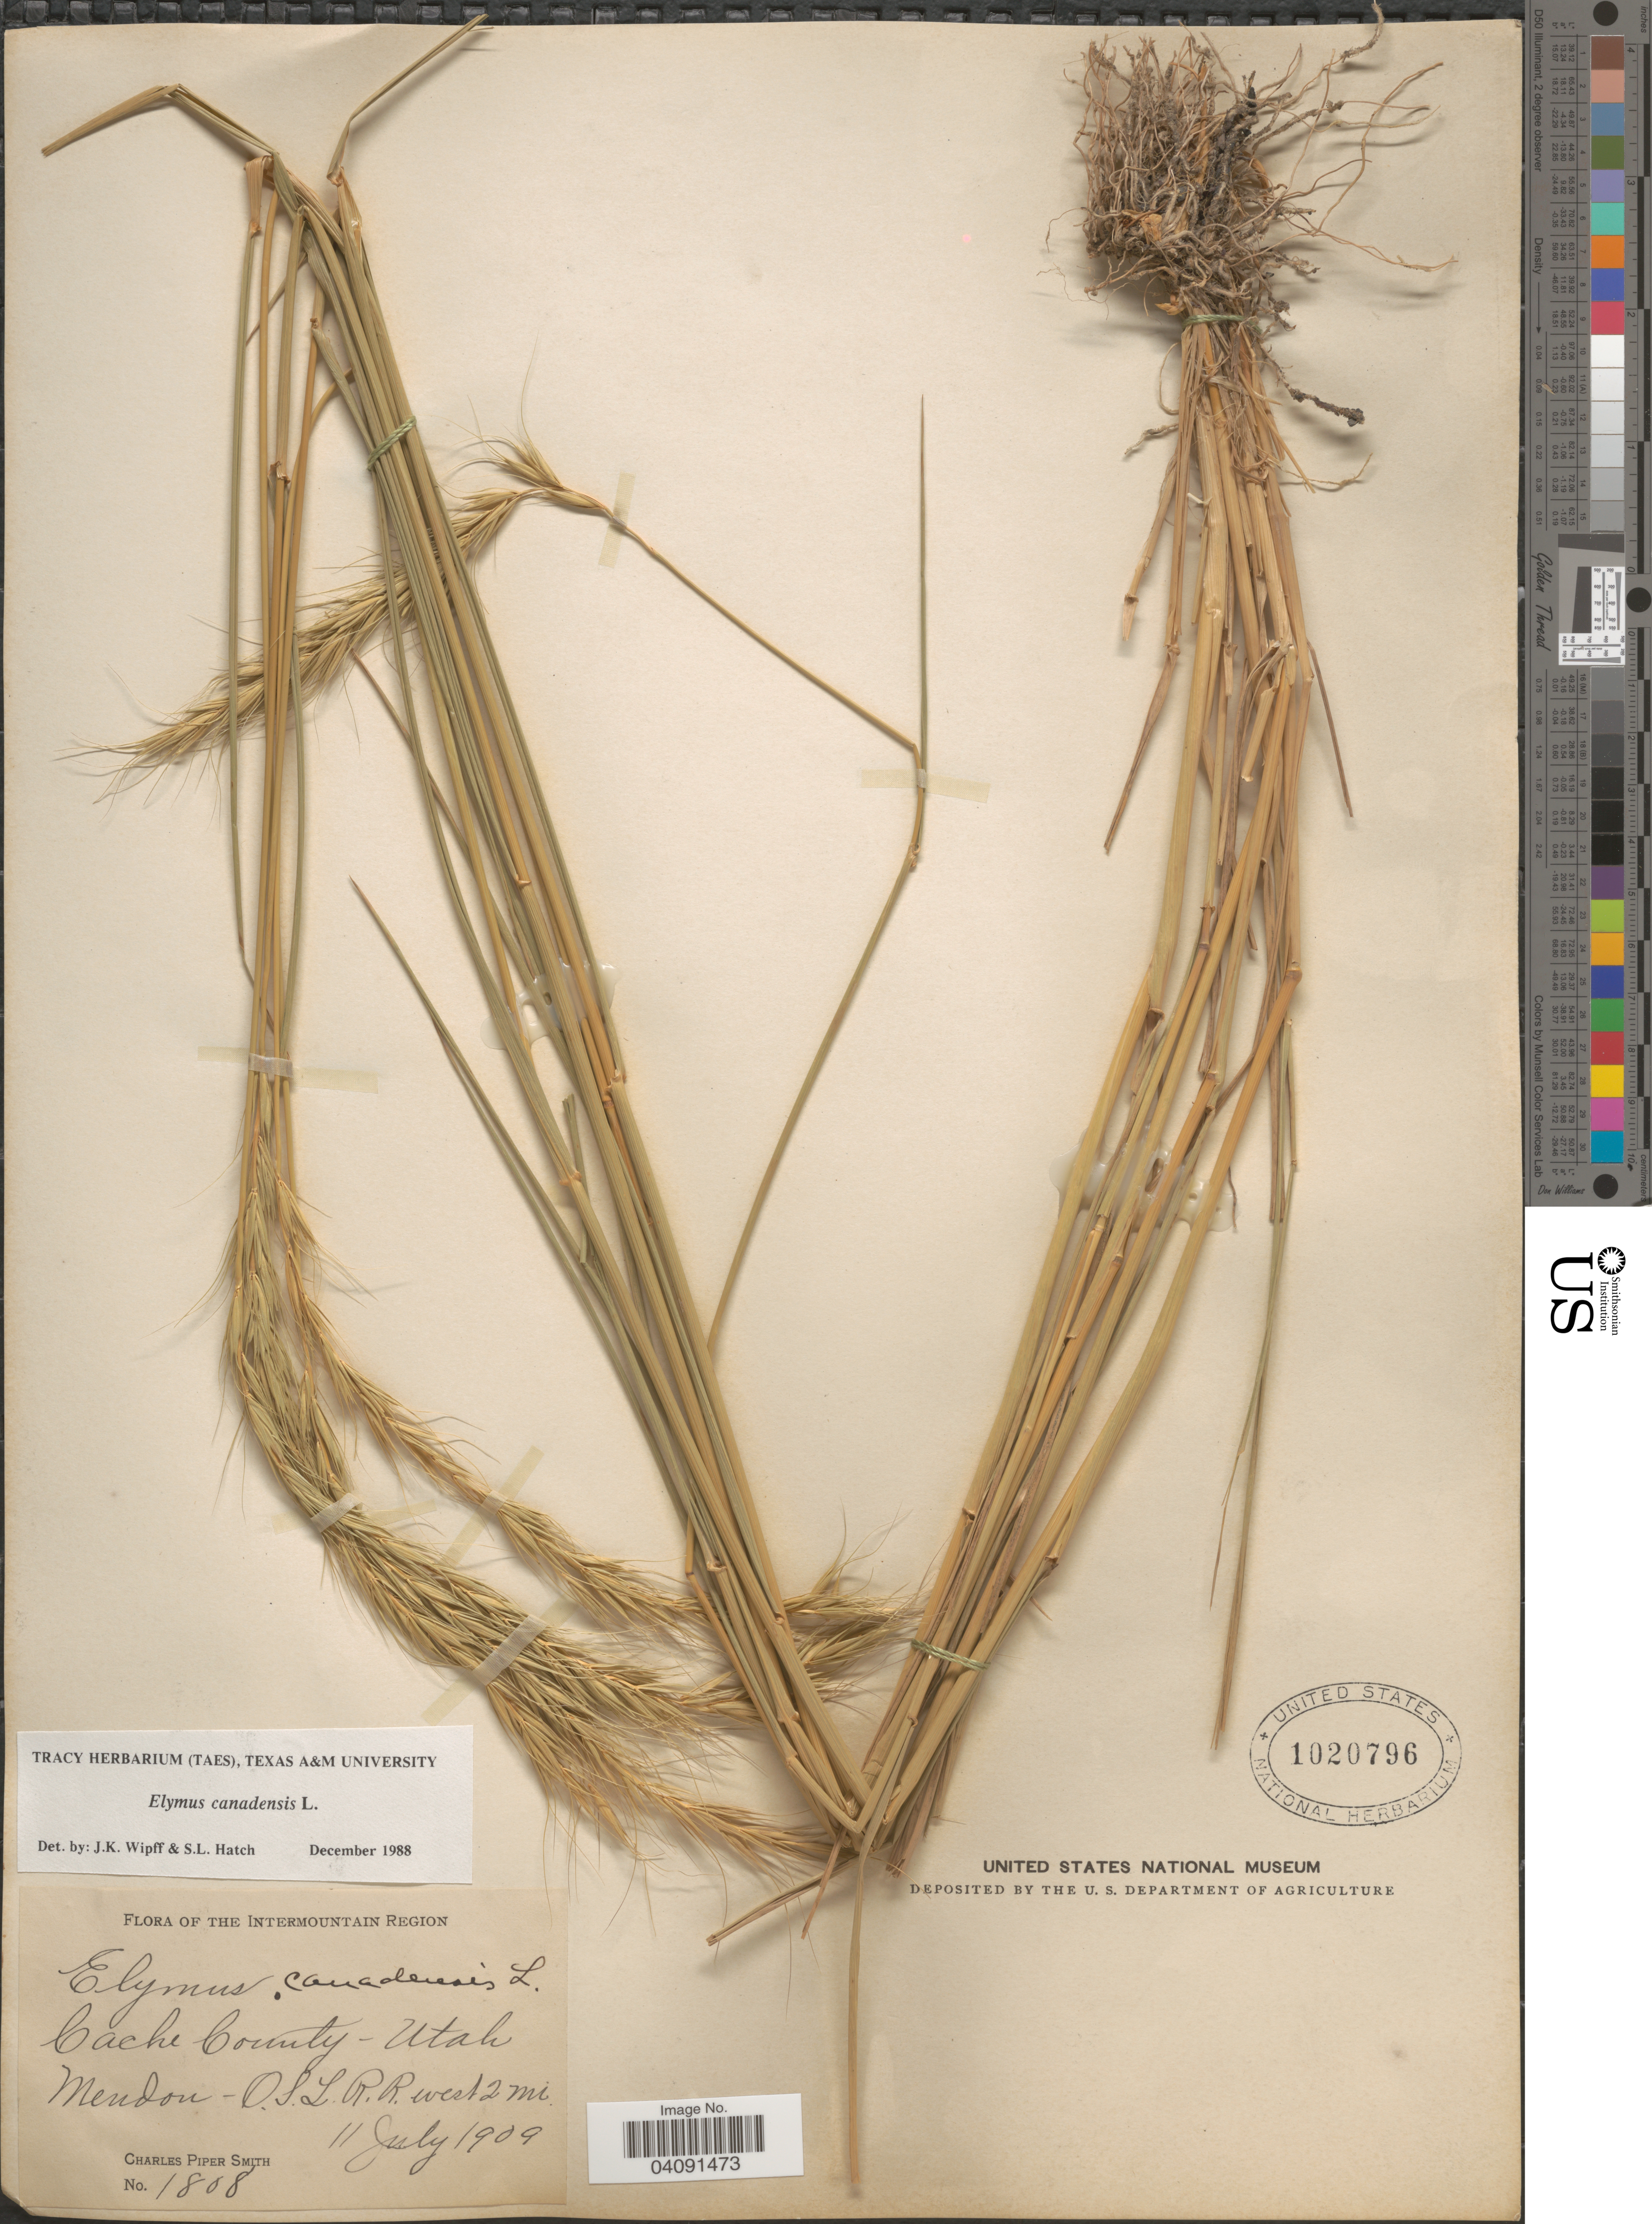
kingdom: Plantae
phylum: Tracheophyta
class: Liliopsida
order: Poales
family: Poaceae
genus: Elymus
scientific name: Elymus canadensis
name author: L.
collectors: C. P. Smith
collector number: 1808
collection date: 1909-07-11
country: United States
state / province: Utah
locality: The Intermountain Region. Cache County. Mendon - O.S.L.R.R. west 2 mi.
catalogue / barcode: US 1020796